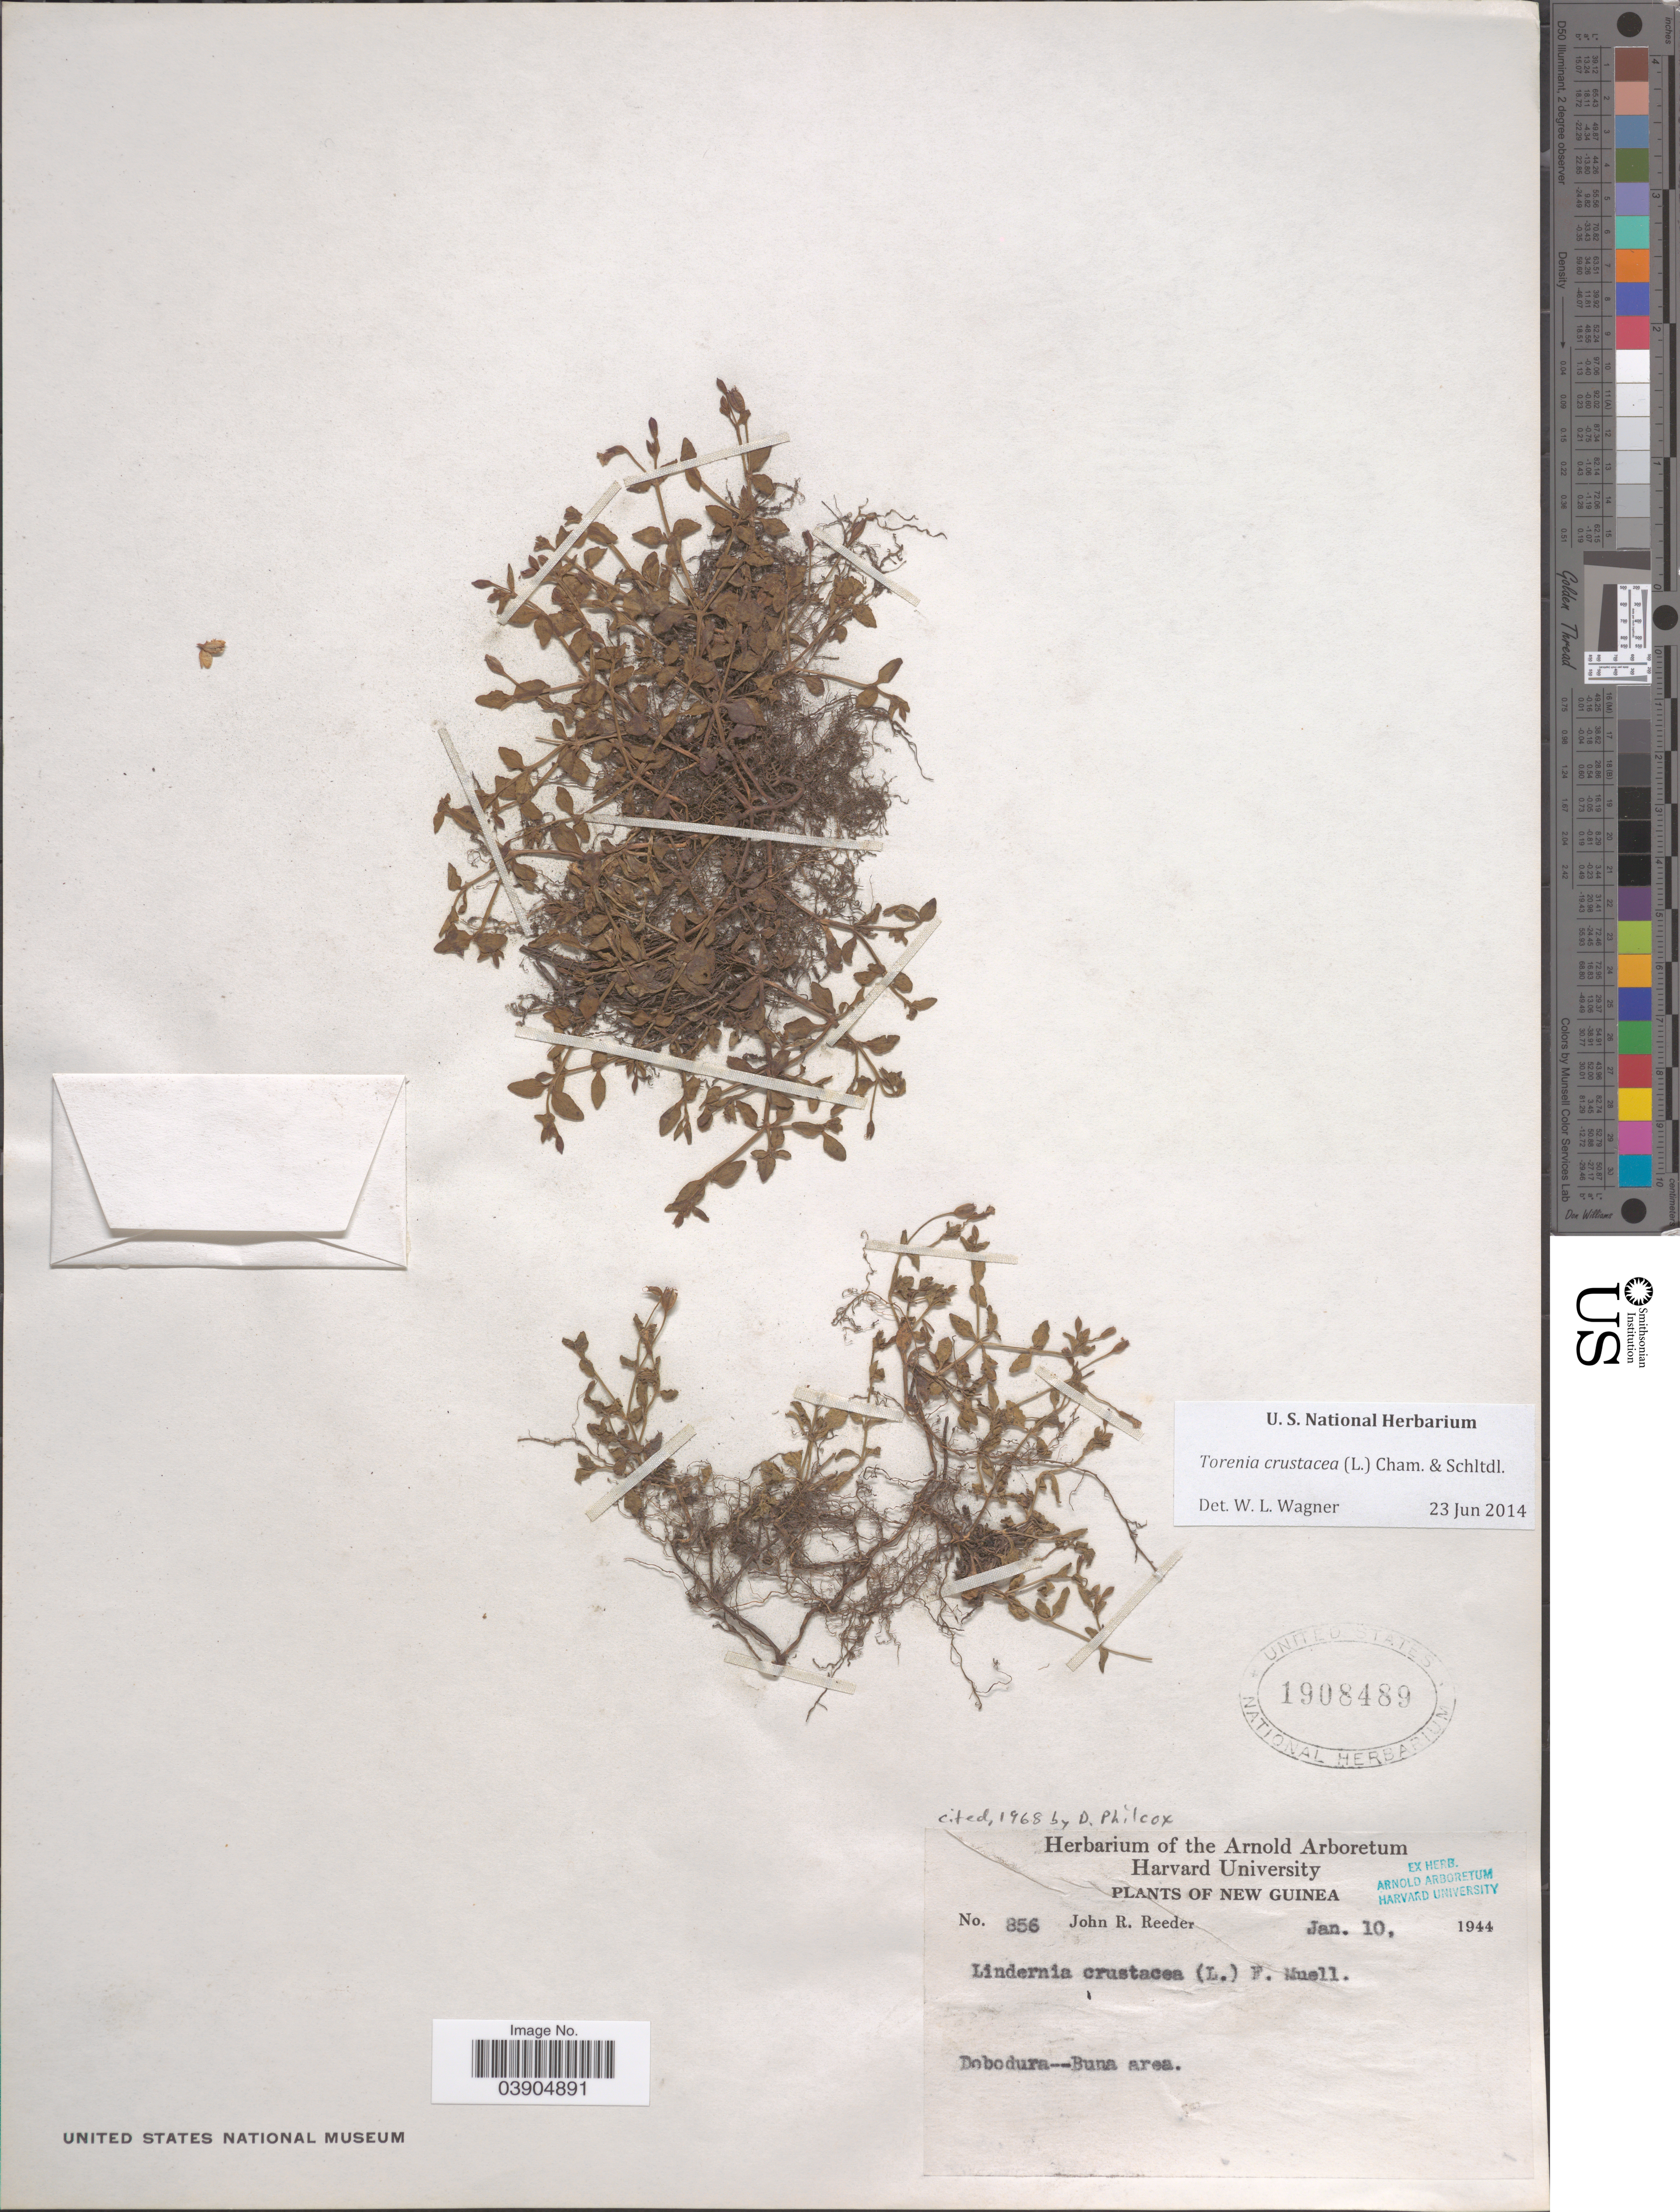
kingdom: Plantae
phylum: Tracheophyta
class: Magnoliopsida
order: Lamiales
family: Linderniaceae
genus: Lindernia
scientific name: Lindernia crustacea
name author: (L.) F. Muell.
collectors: J. R. Reeder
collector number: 856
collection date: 1944-01-10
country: Papua New Guinea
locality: New Guinea. Dobodura-Buna area.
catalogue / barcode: US 1908489